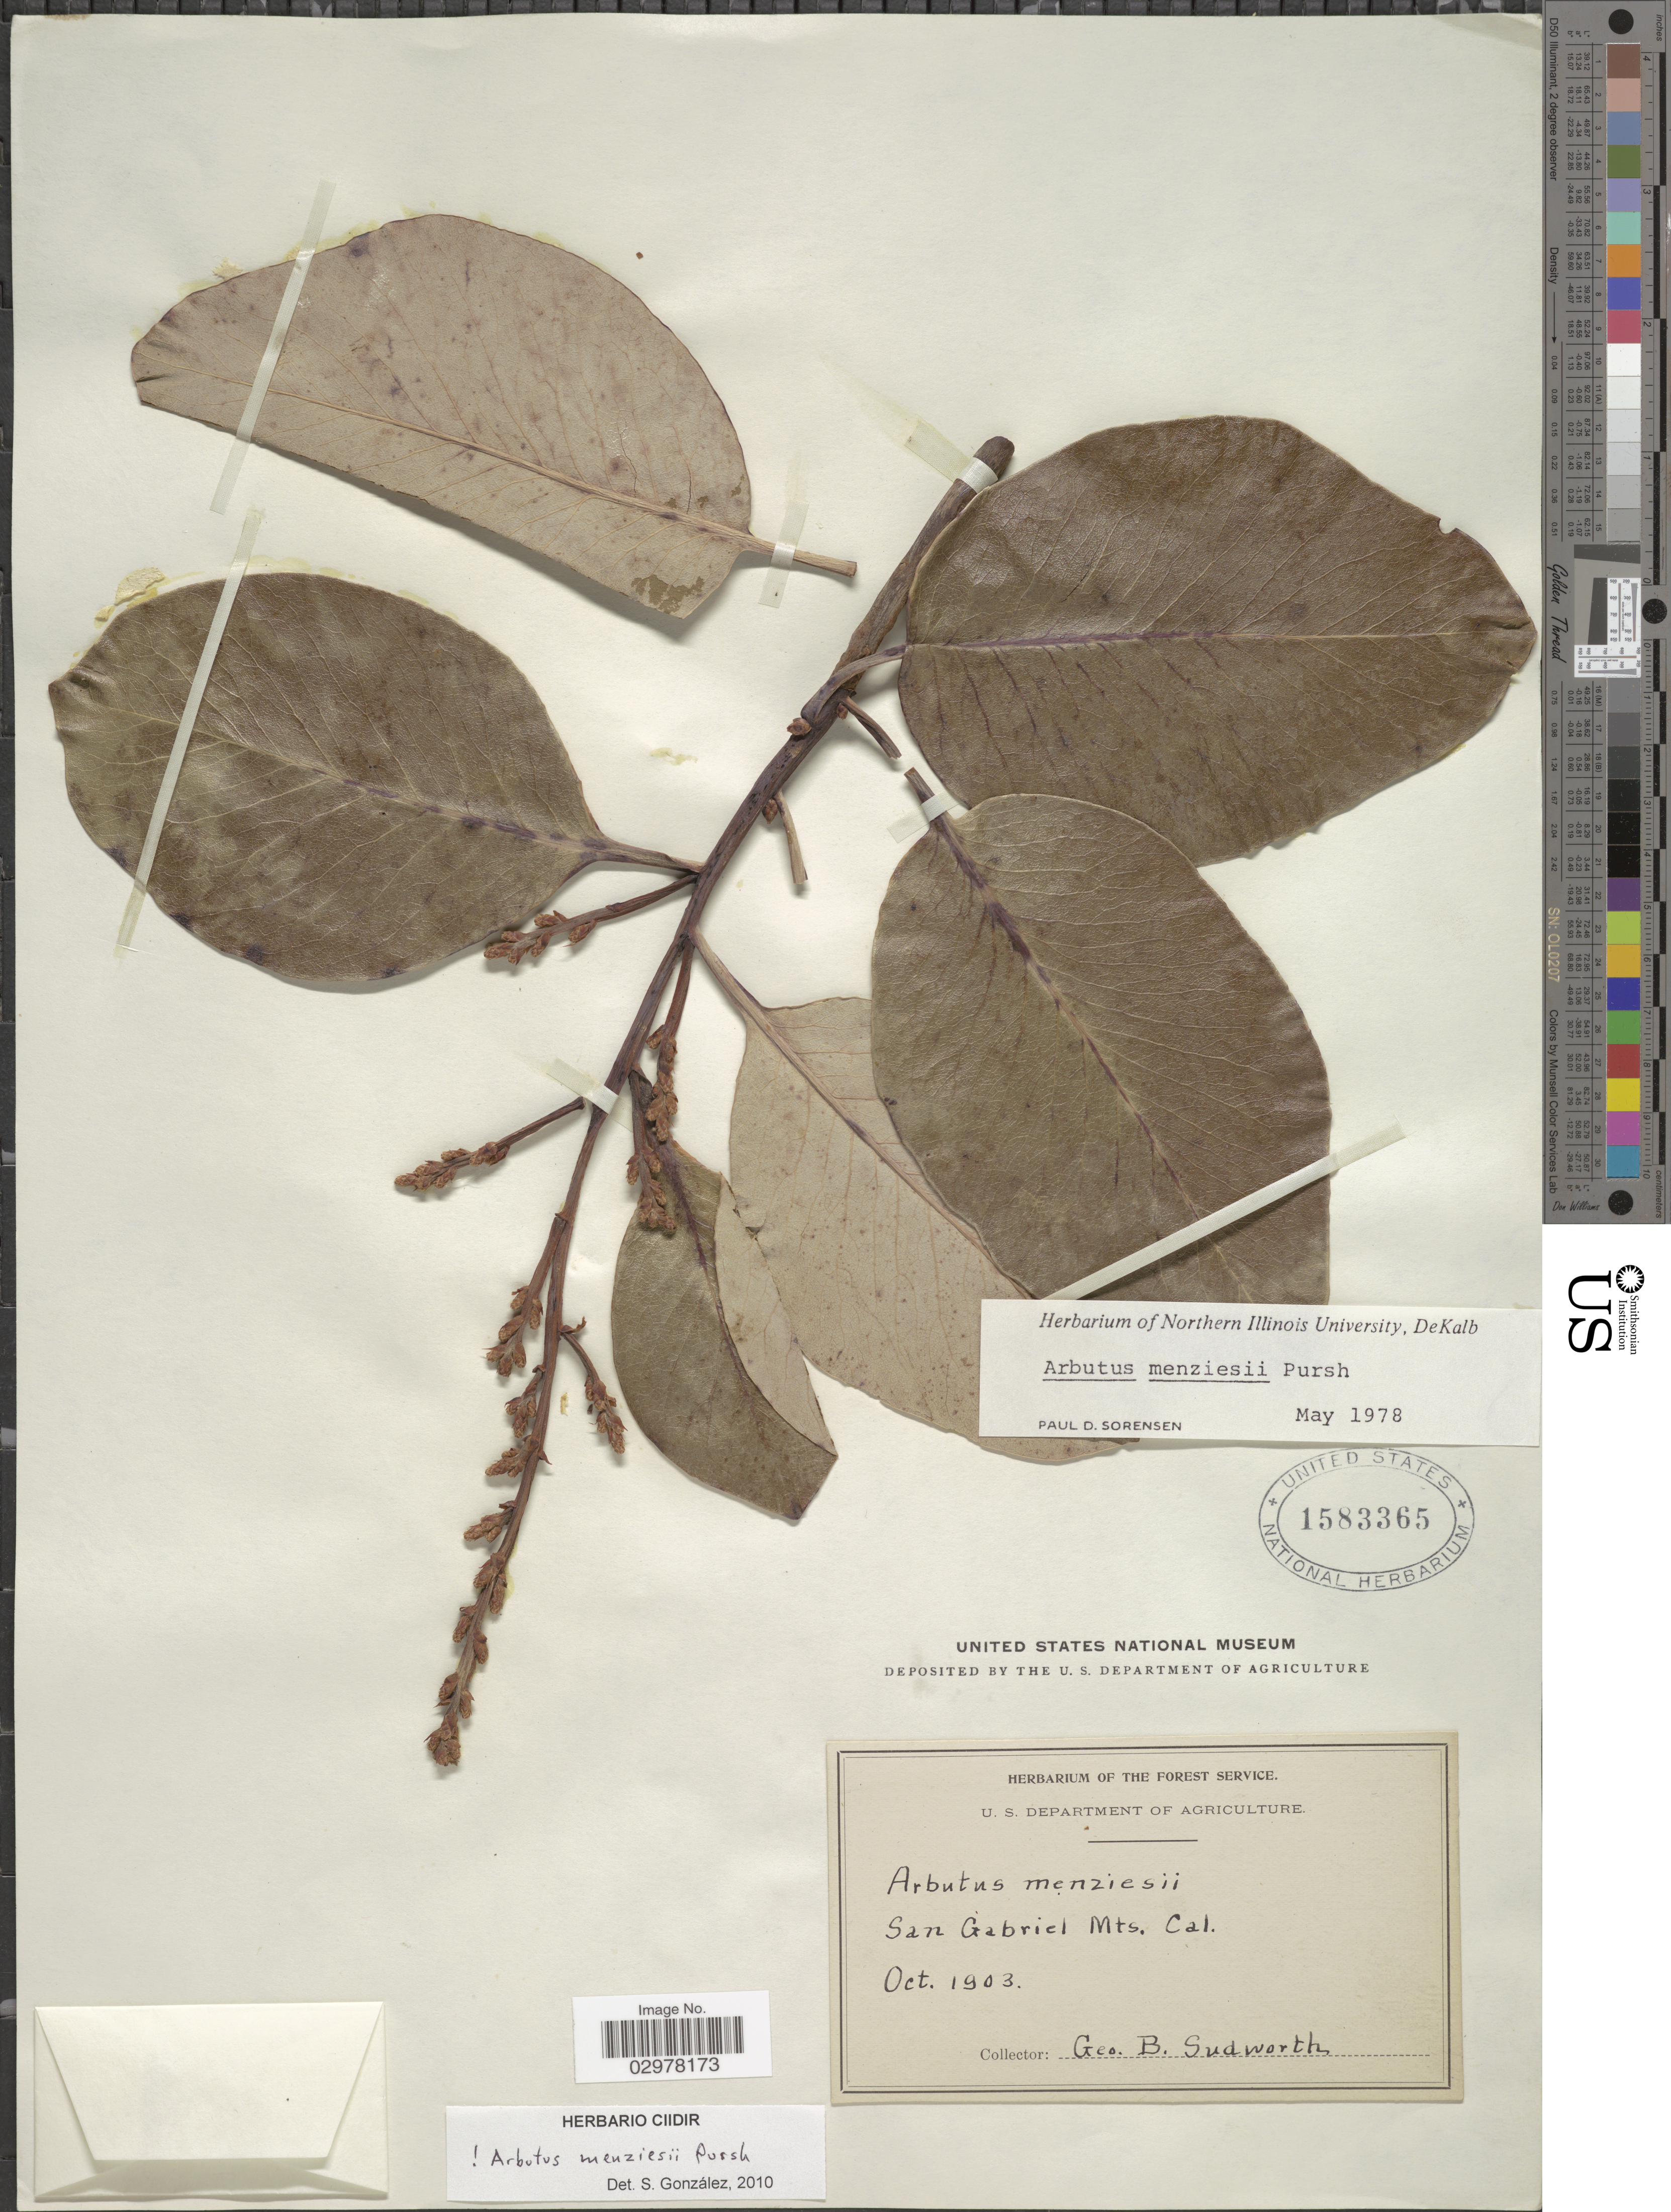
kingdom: Plantae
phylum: Tracheophyta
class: Magnoliopsida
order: Ericales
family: Ericaceae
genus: Arbutus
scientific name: Arbutus menziesii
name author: Pursh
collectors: G. B. Sudworth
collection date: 1903-10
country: United States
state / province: California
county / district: Los Angeles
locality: San Gabriel Mts, Cal.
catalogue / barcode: US 1583365